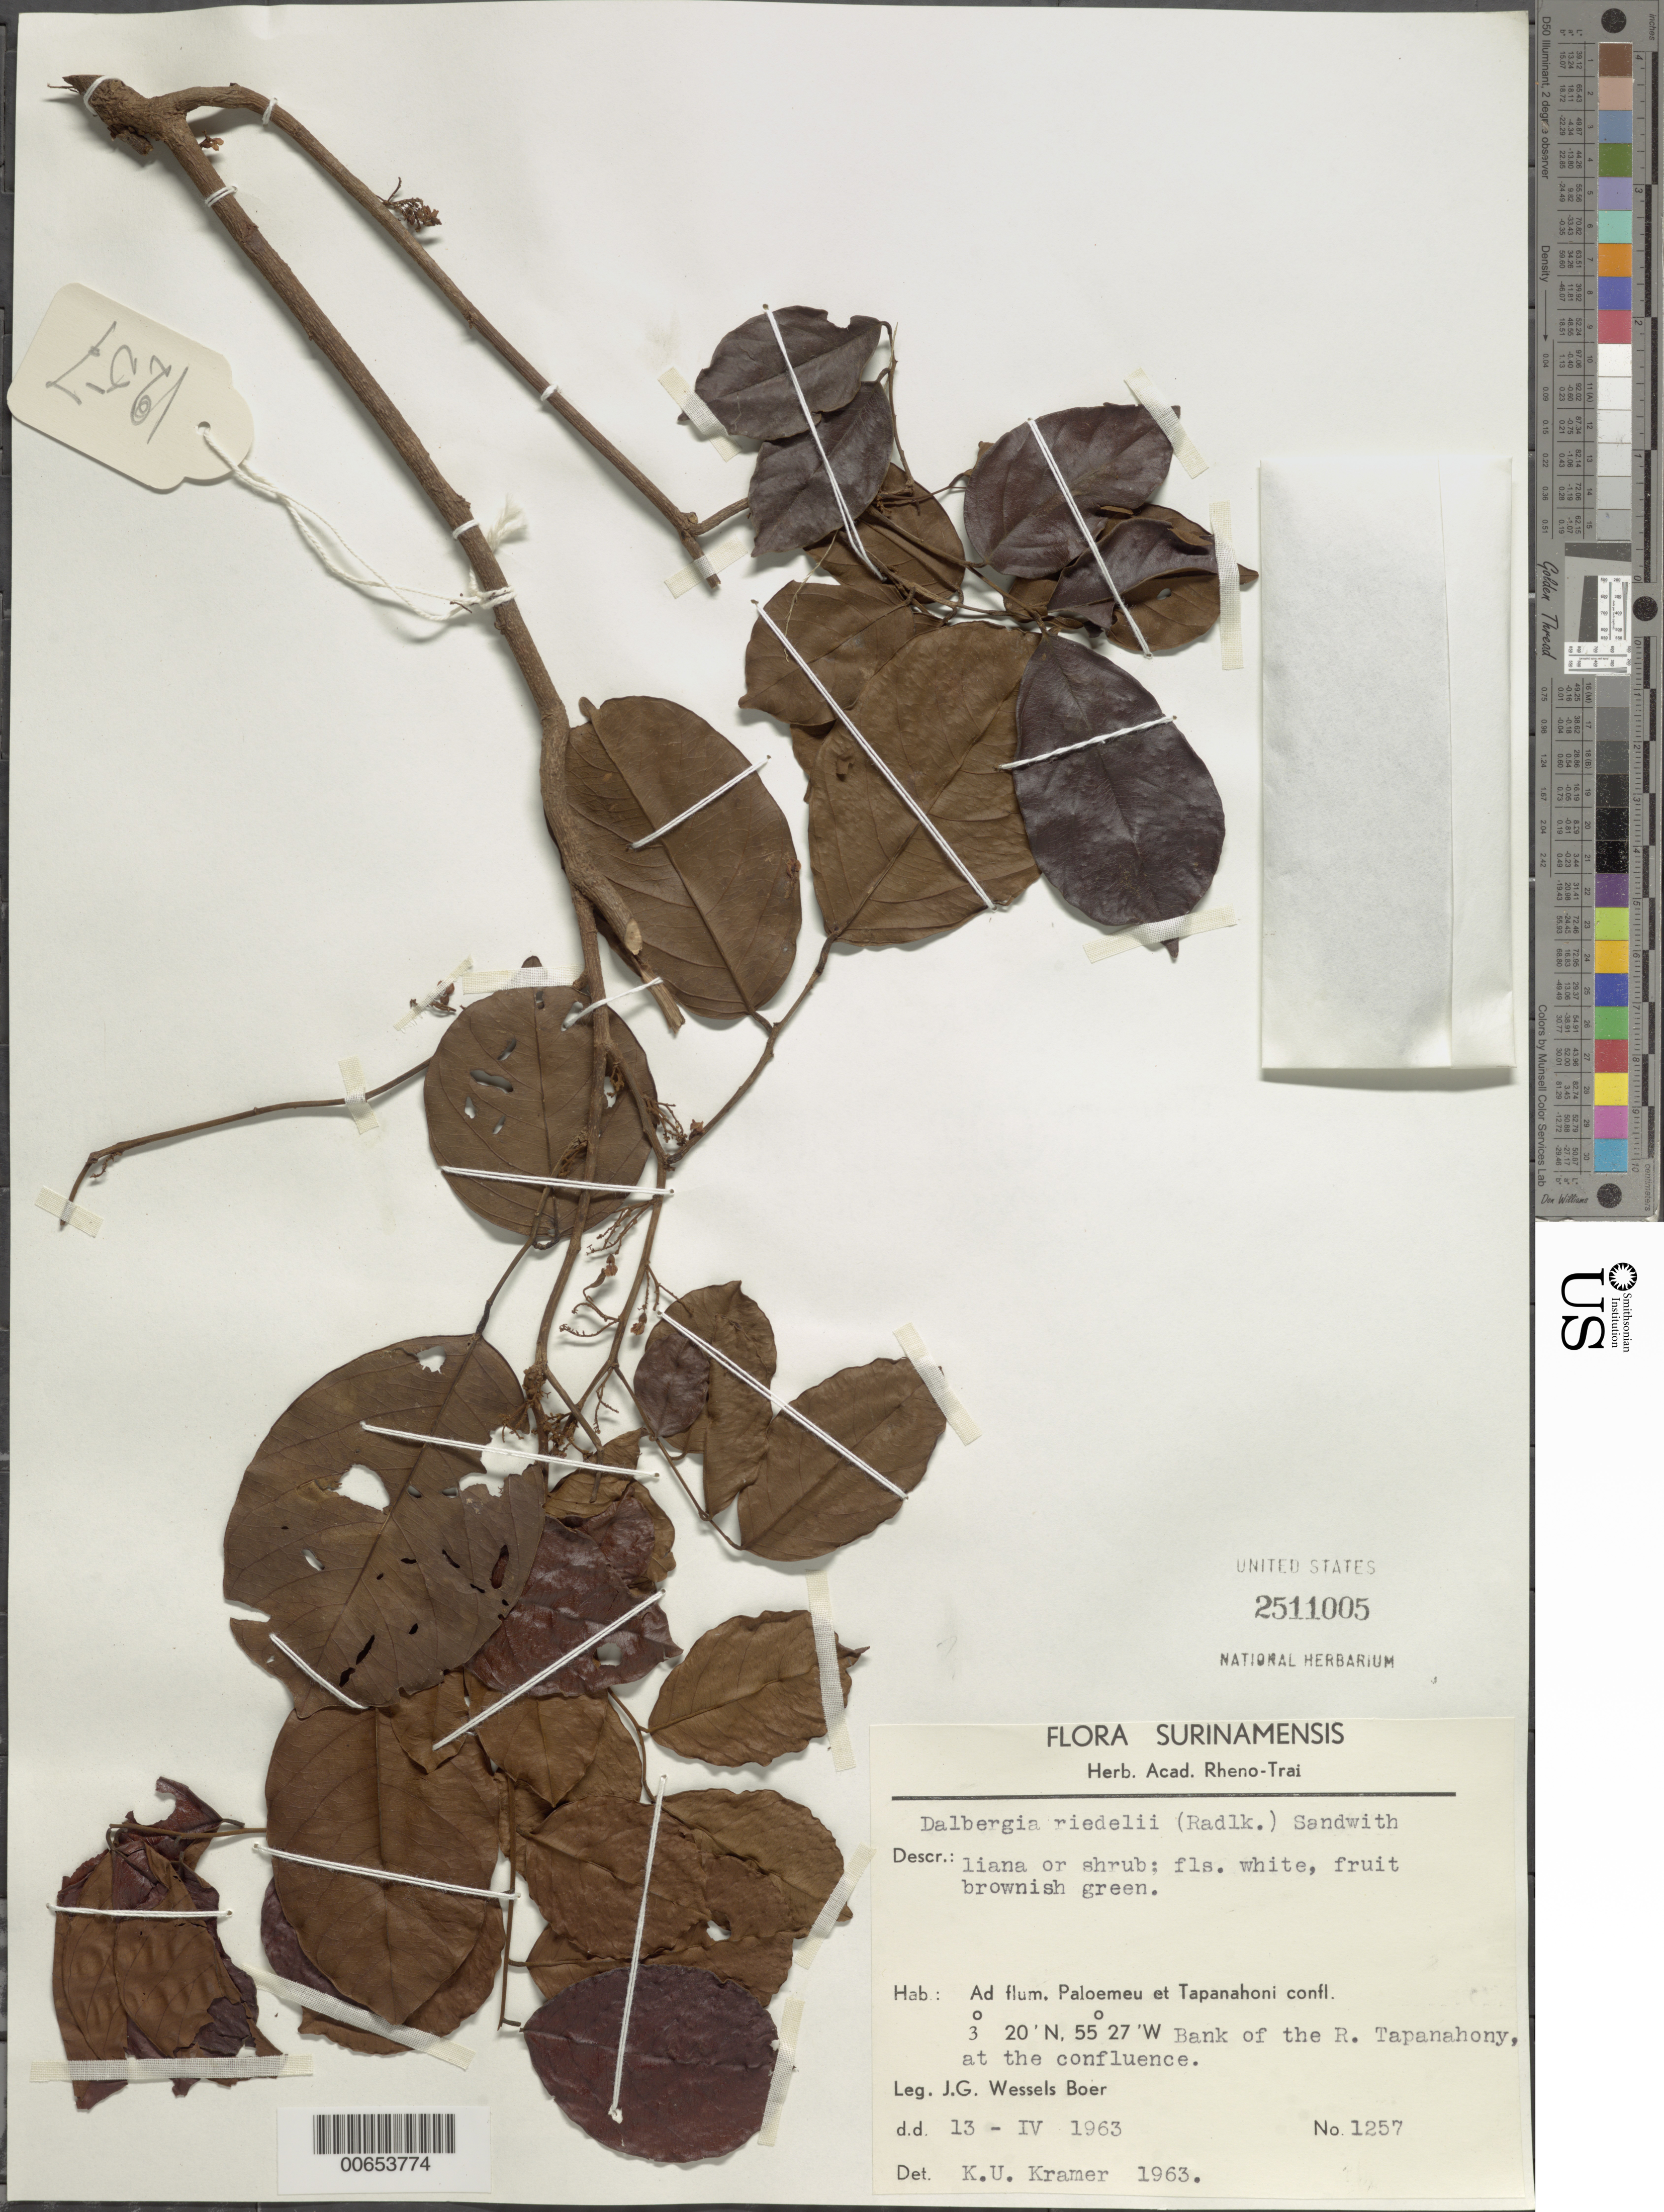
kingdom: Plantae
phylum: Tracheophyta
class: Magnoliopsida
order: Fabales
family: Fabaceae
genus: Dalbergia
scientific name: Dalbergia riedelii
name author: (Benth.) Sandwith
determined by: Kramer, K. U.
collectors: J. G. Wessels Boer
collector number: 1257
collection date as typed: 13-Apr-63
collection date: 1963-04-13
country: Suriname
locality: Ad flum. Paloemeu et Tapanahoni confl.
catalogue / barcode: US 2511005